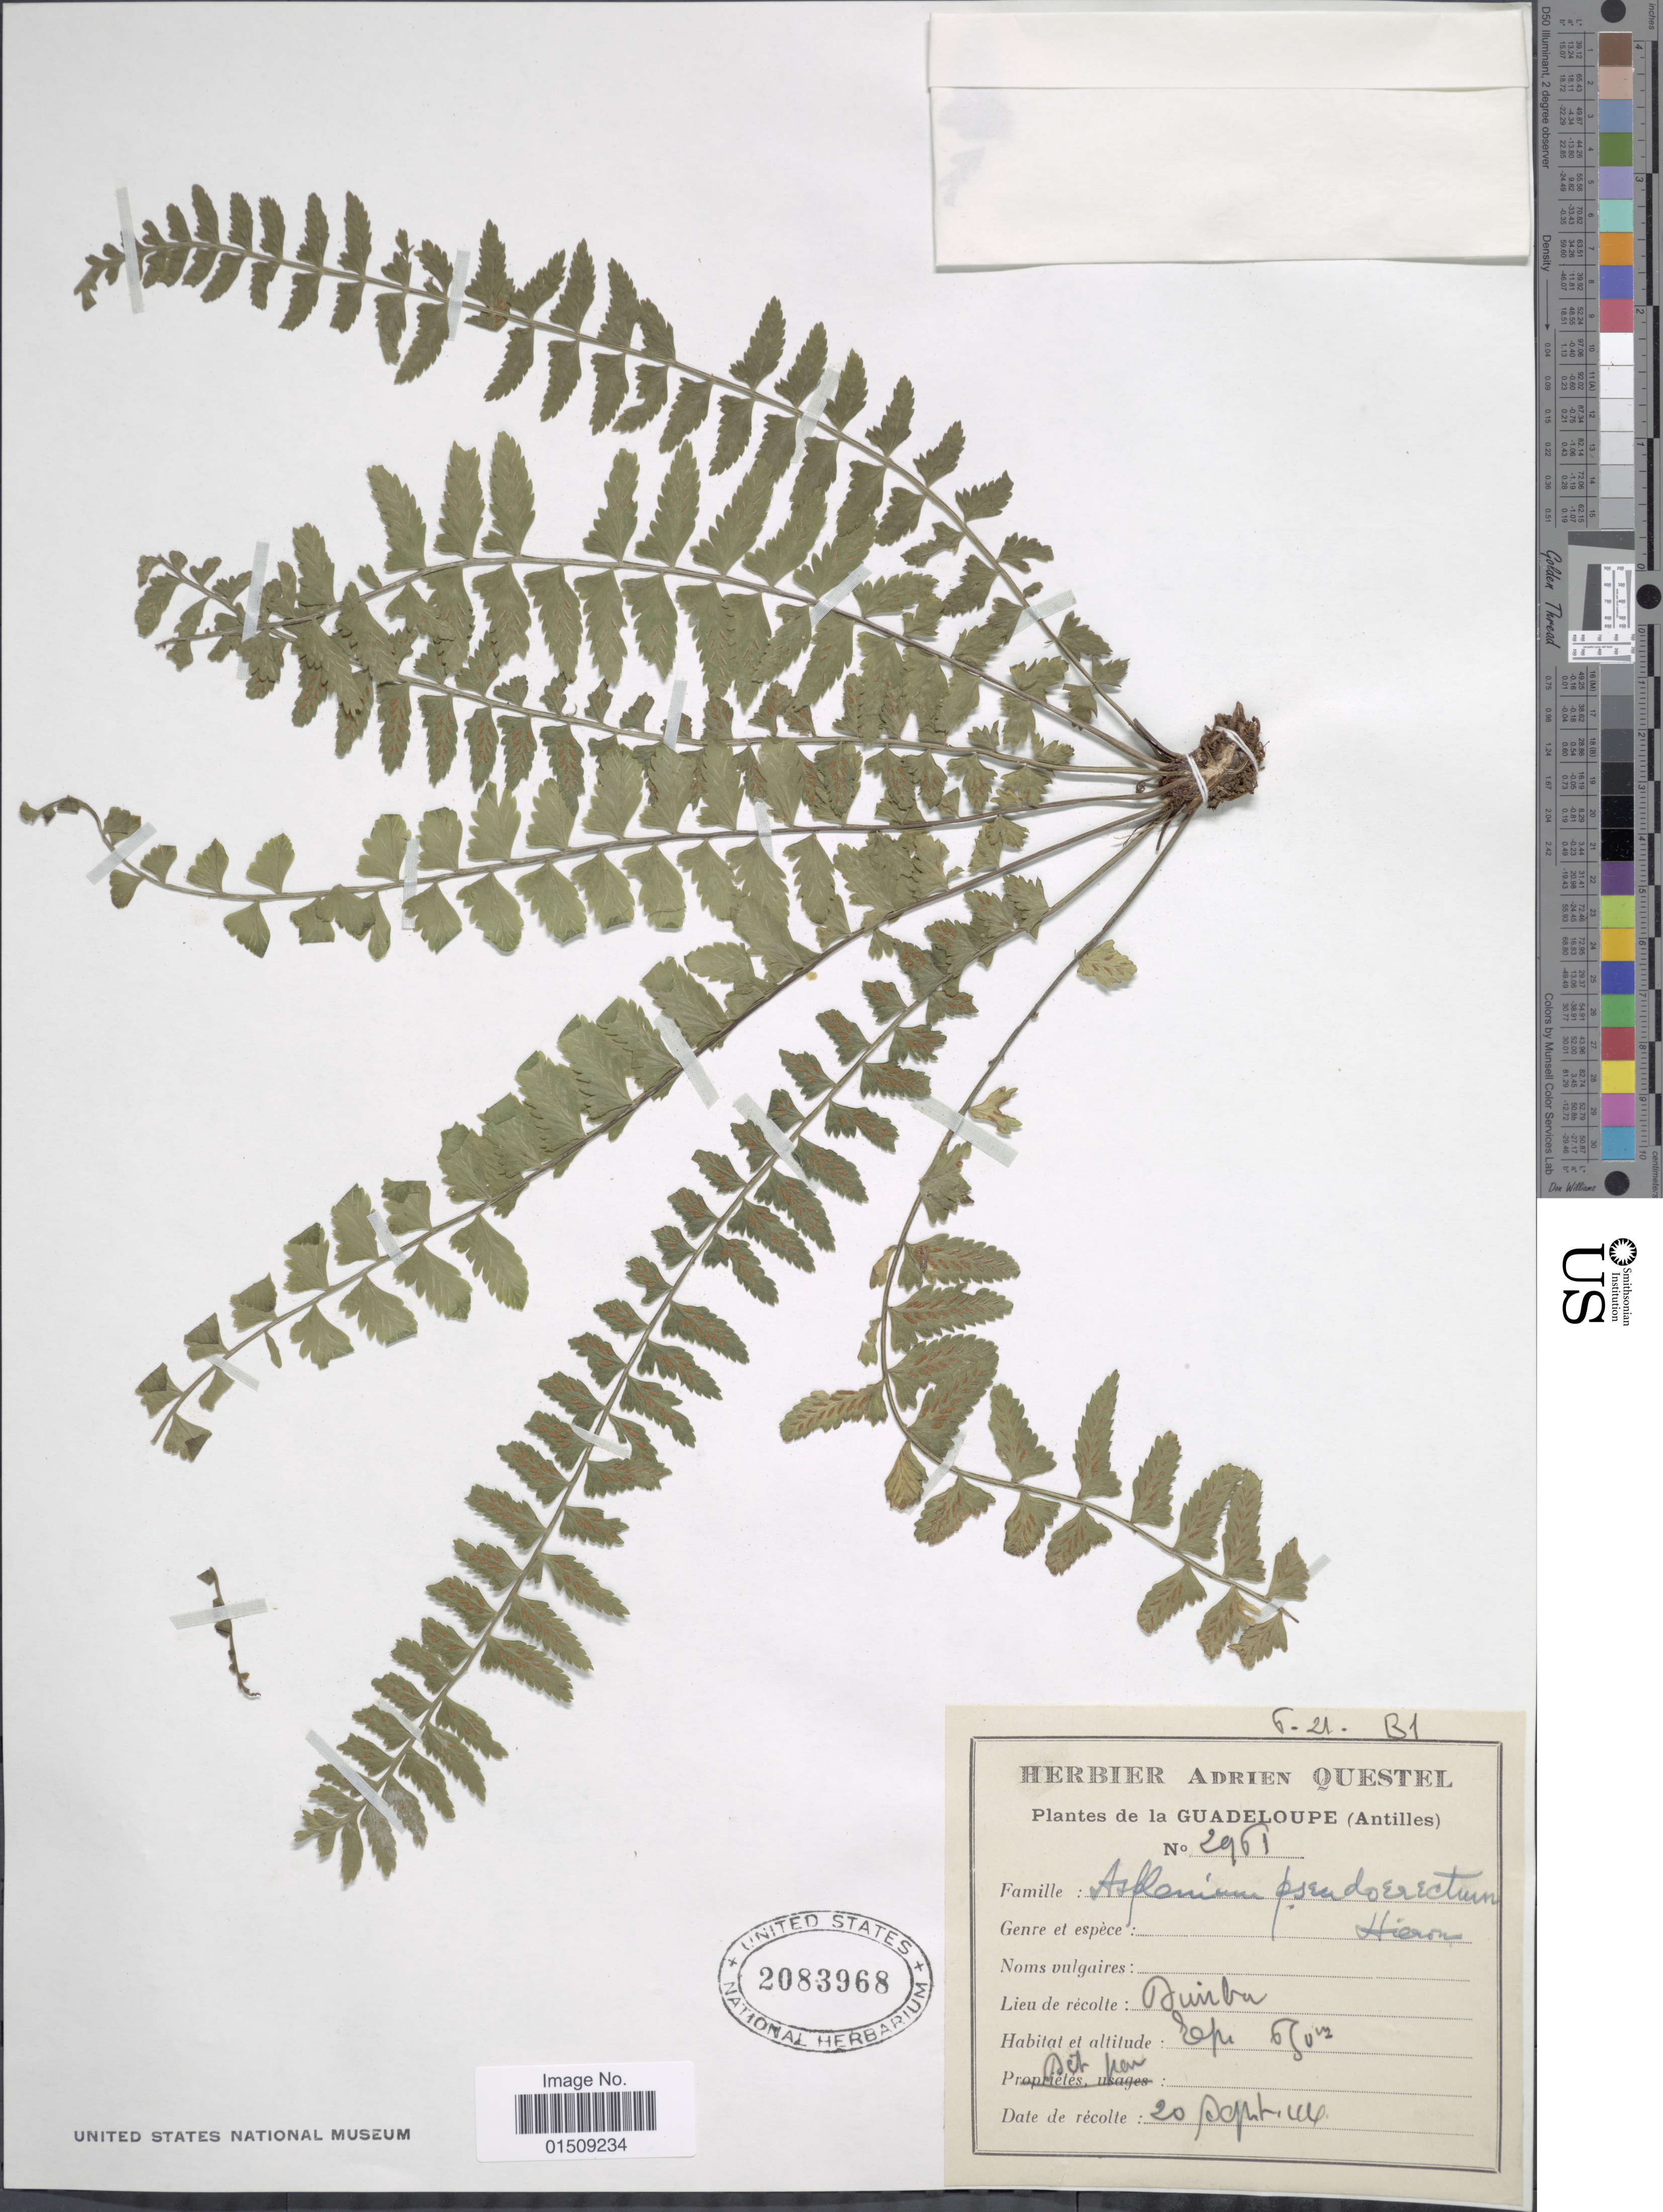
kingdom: Plantae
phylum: Tracheophyta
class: Polypodiopsida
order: Polypodiales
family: Aspleniaceae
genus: Asplenium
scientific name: Asplenium pteropus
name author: Kaulf.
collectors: ex herb. A. Questal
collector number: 2961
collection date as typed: Transcribed d/m/y: 20/9/44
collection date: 1944-09-20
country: Guadeloupe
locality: Duinba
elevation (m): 650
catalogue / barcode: US 2083968